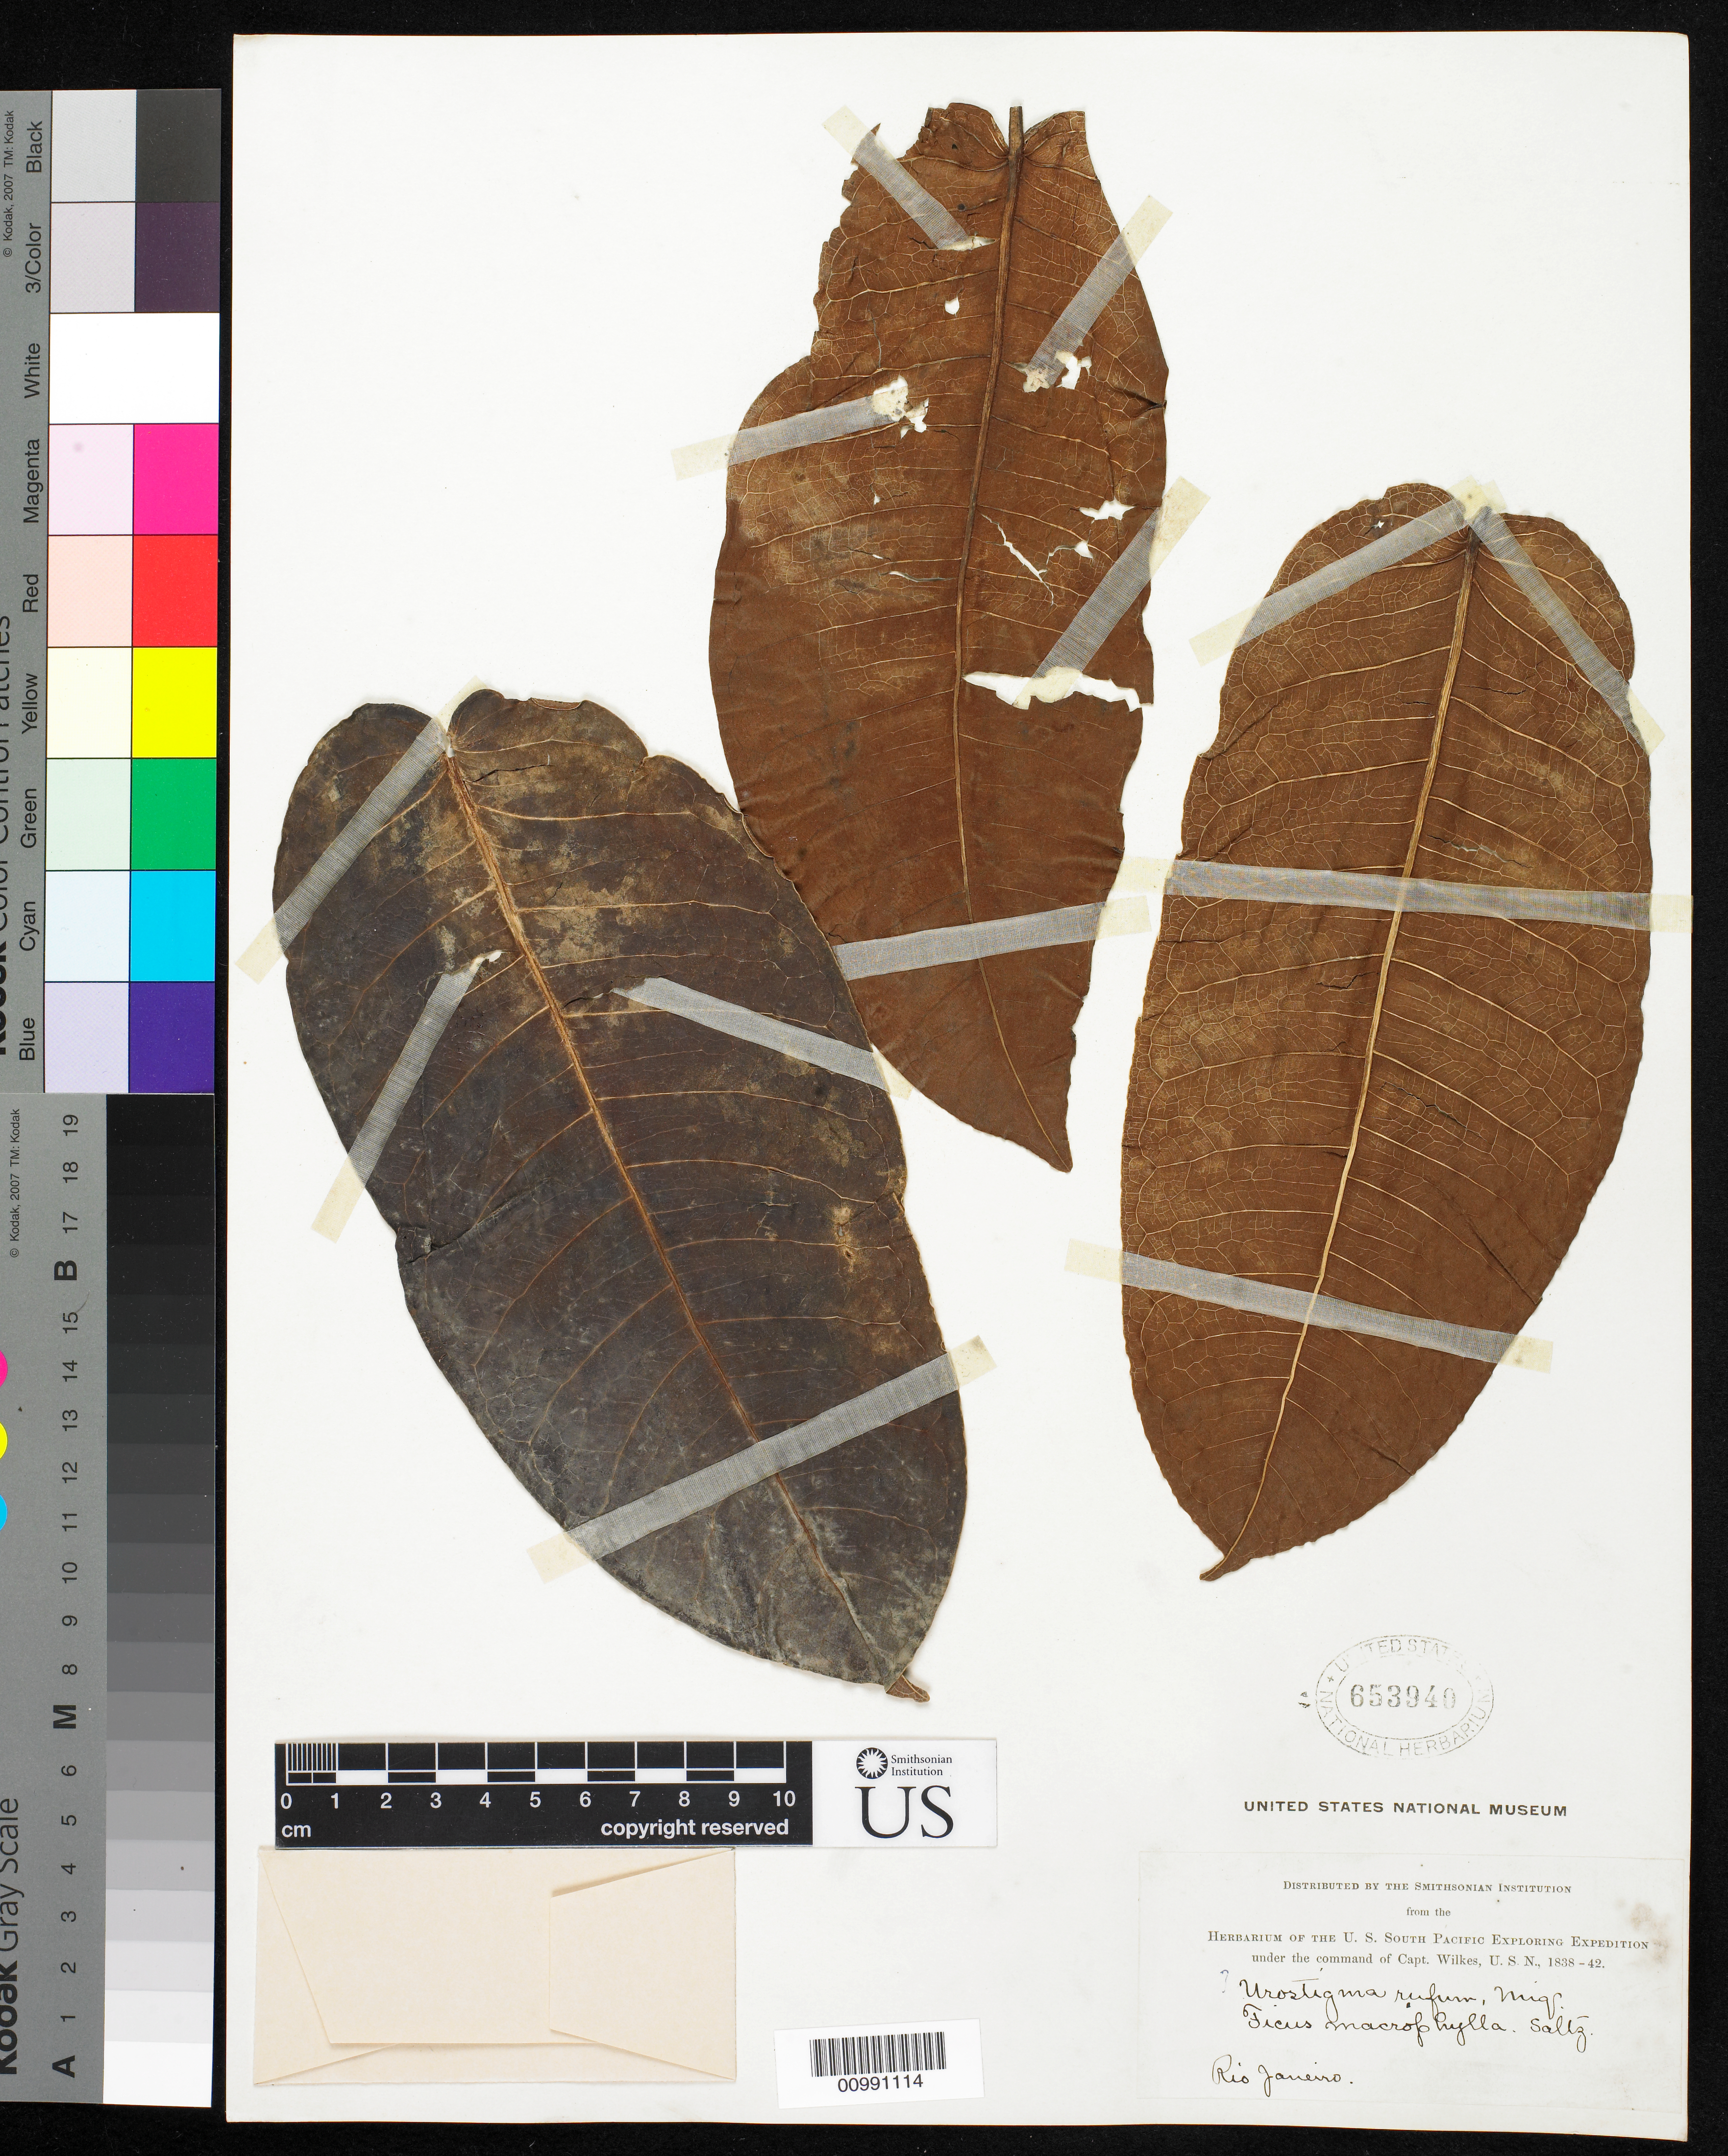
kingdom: Plantae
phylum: Tracheophyta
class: Magnoliopsida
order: Rosales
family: Moraceae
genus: Ficus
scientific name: Ficus macrophylla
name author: Pers.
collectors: Wilkes Explor. Exped.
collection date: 1838/1842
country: Brazil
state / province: Rio de Janeiro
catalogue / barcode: US 653940